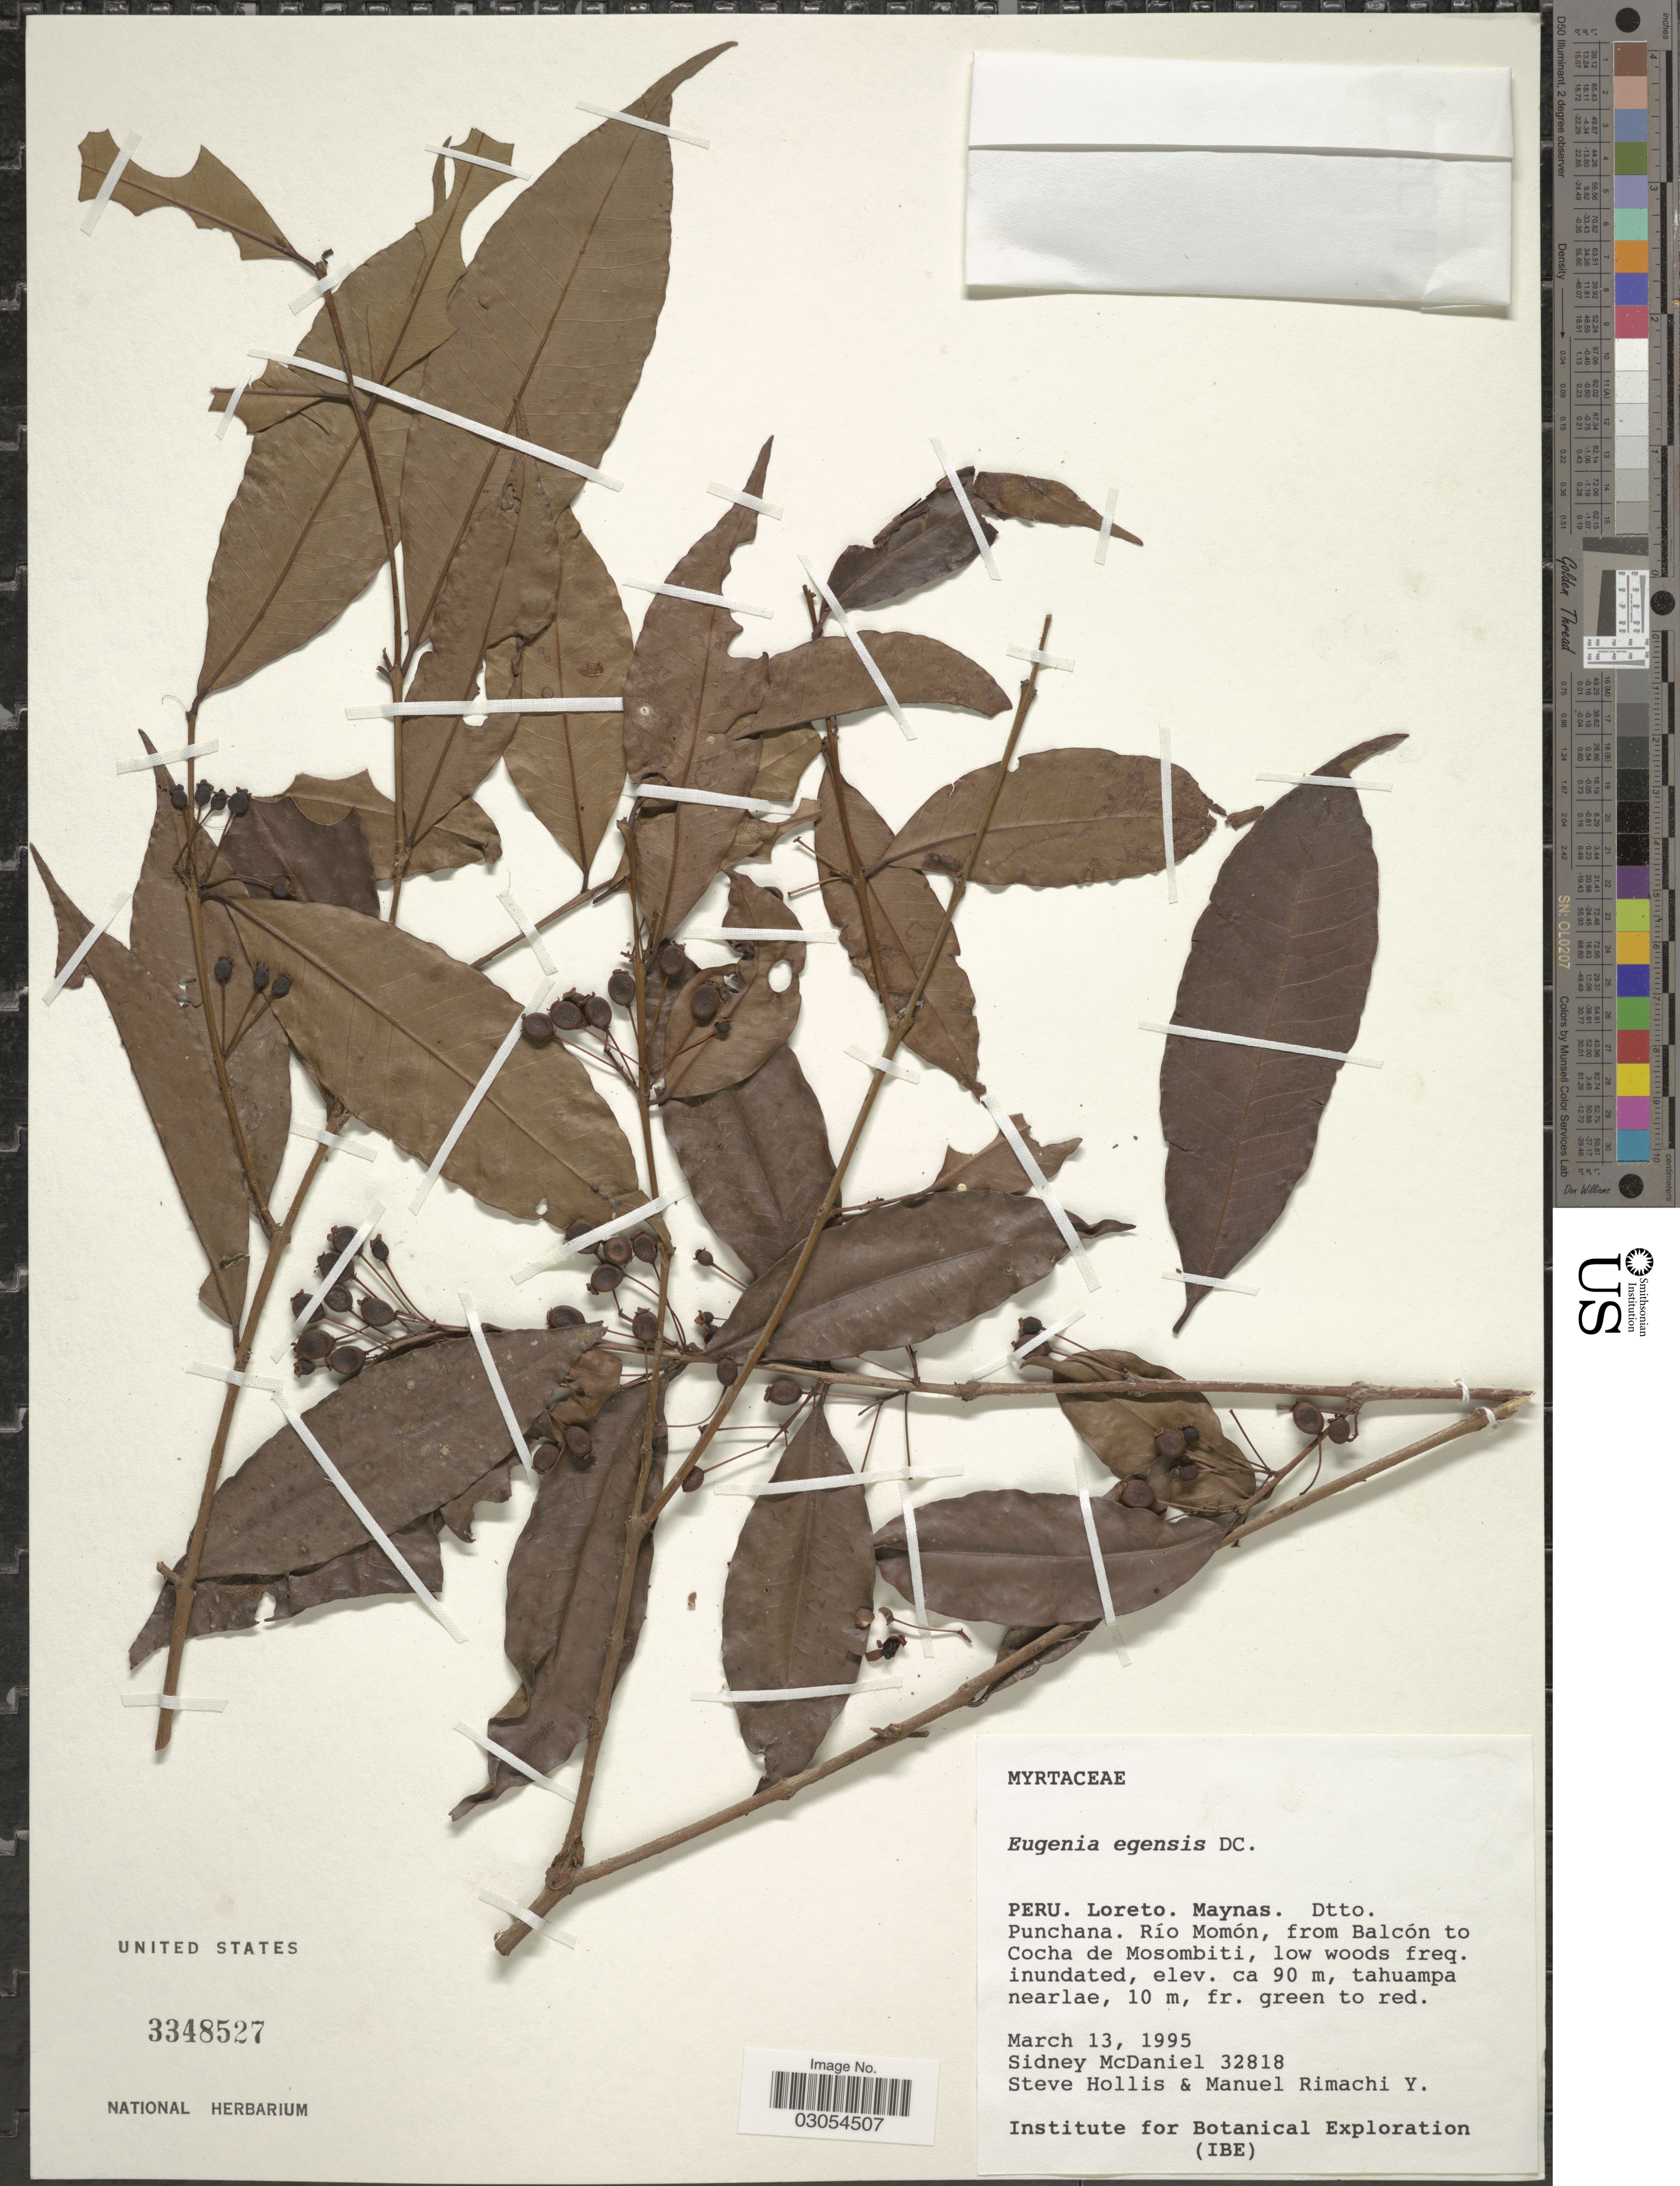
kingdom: Plantae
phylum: Tracheophyta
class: Magnoliopsida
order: Myrtales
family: Myrtaceae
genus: Eugenia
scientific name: Eugenia egensis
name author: DC.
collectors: S. McDaniel, S. Hollis & M. Rimachi Y.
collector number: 32818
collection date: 1995-03-13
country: Peru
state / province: Loreto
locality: Maynas. Dtto. Punchana. Río Momón, from Balcón to Cocha de Mosombiti.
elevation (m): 90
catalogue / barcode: US 3348527